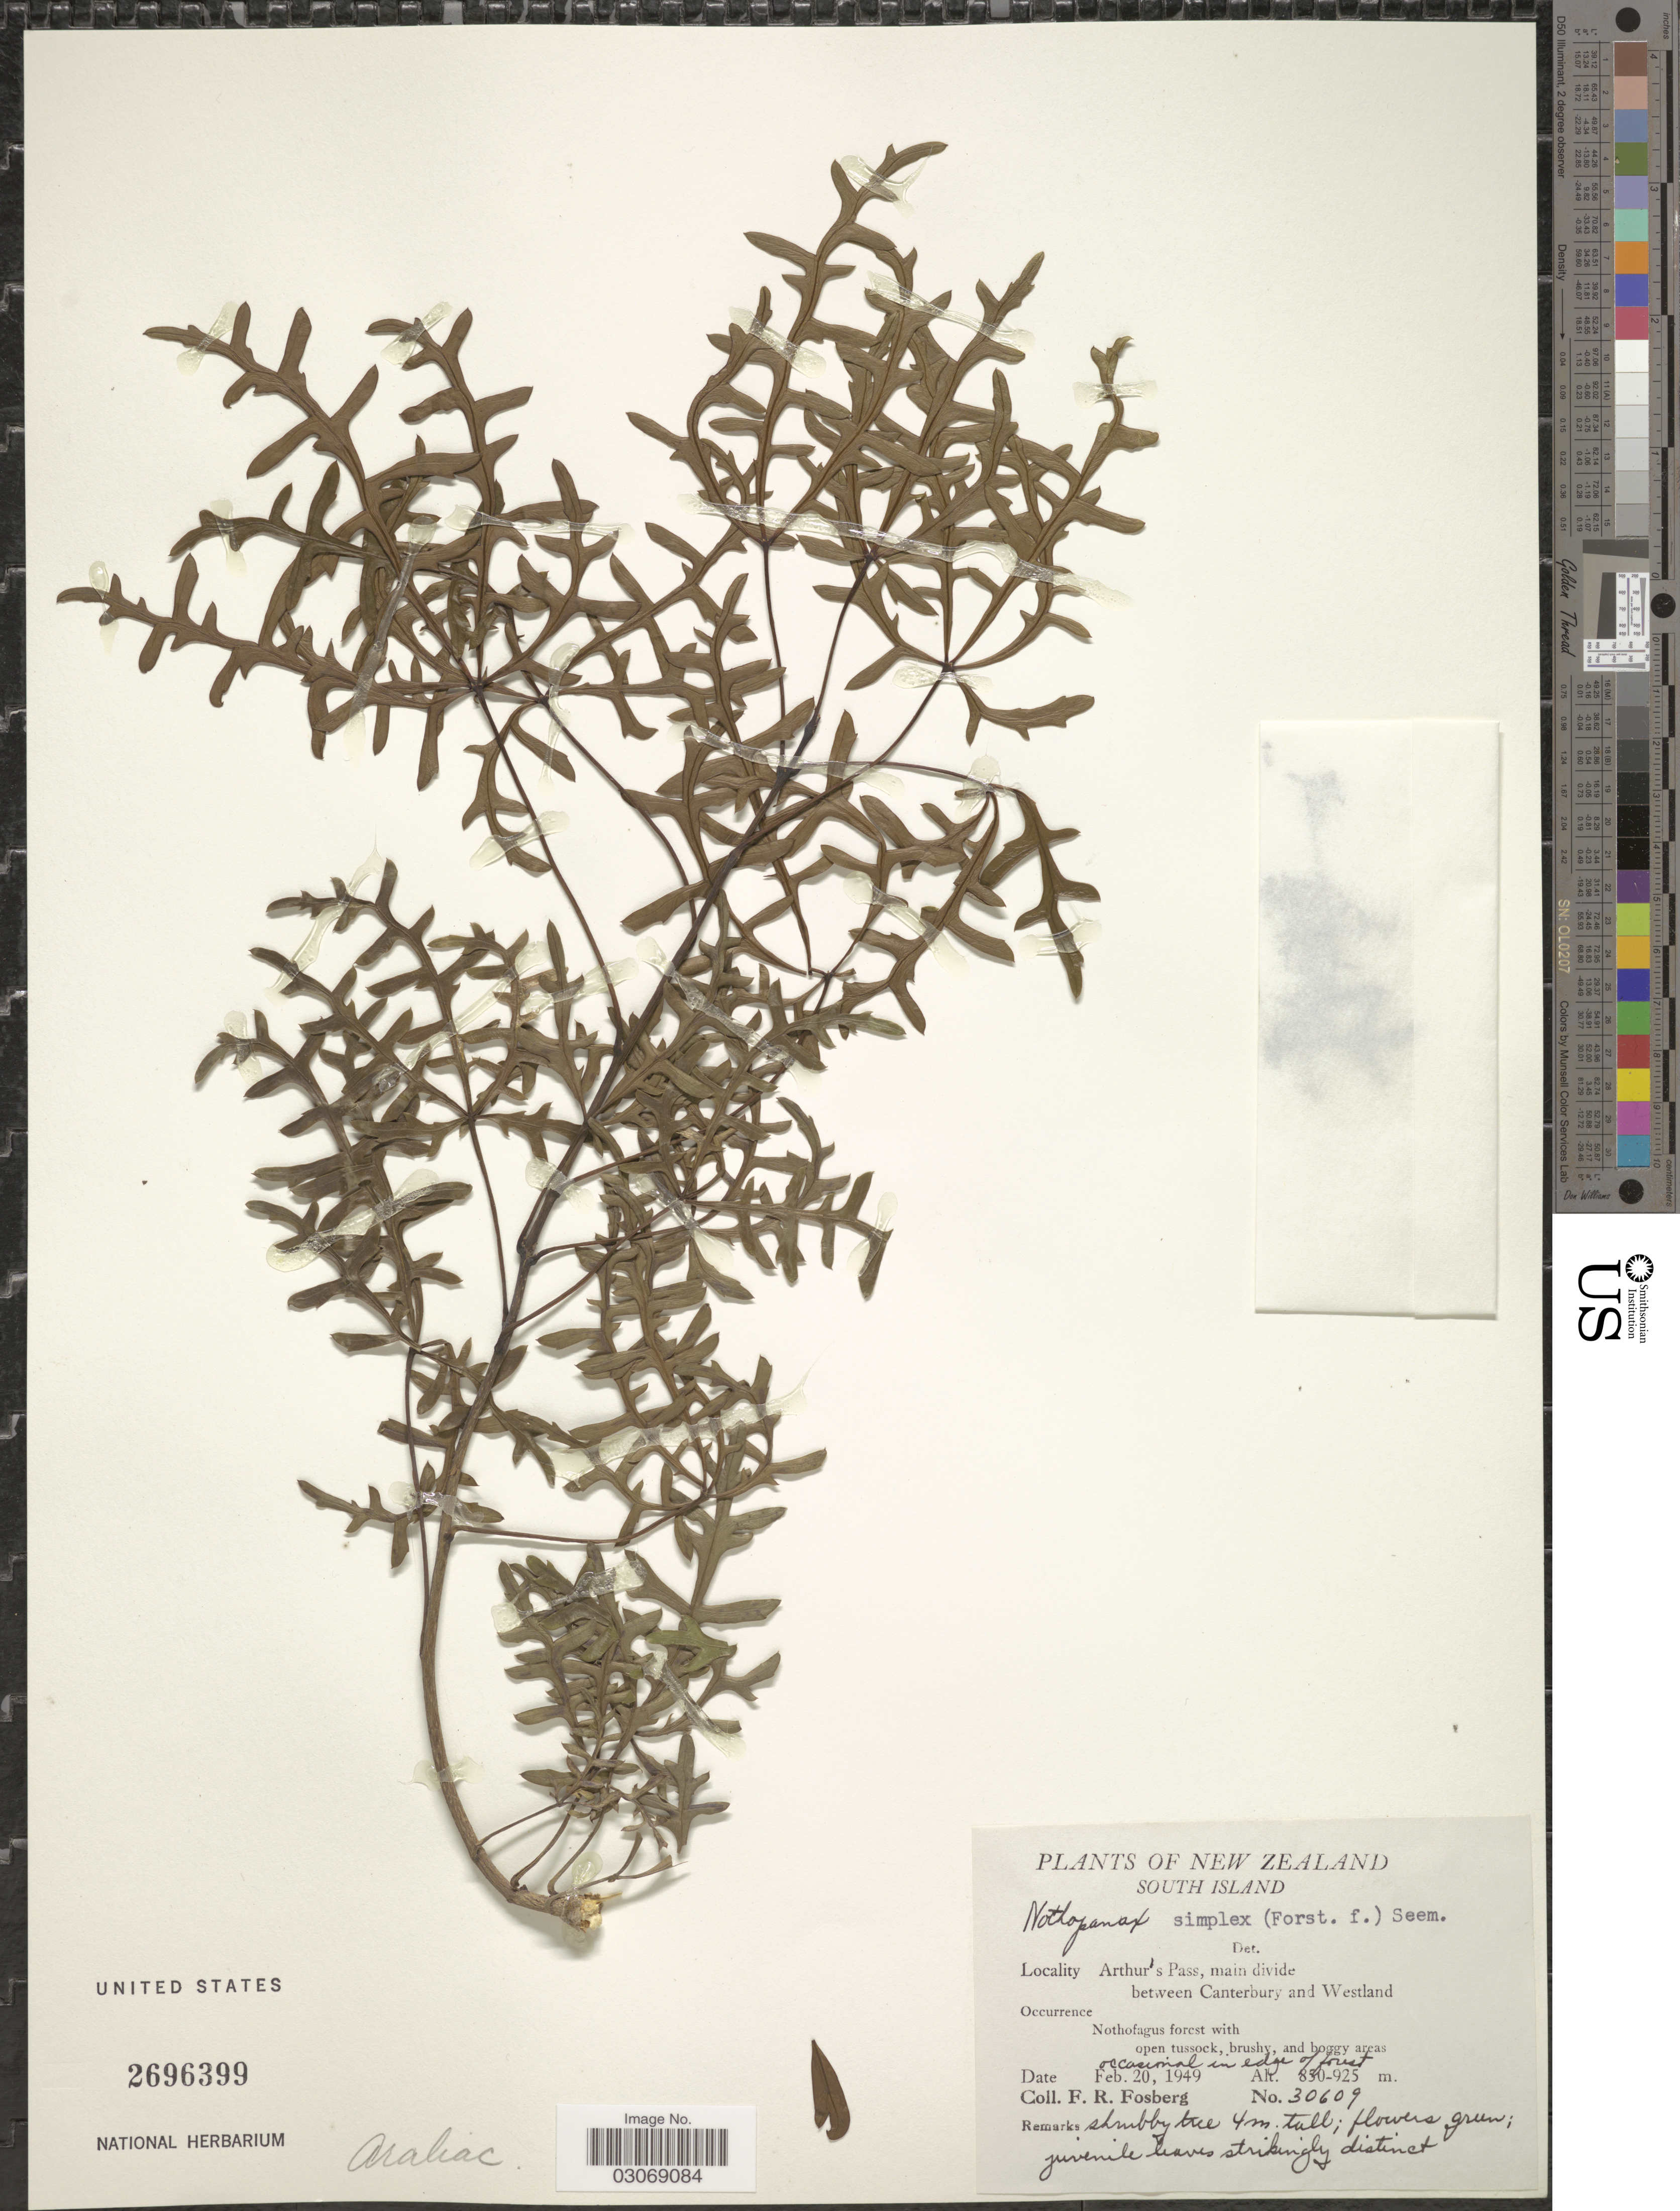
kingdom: Plantae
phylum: Tracheophyta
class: Magnoliopsida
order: Apiales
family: Araliaceae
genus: Nothopanax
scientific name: Nothopanax simplex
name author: (G. Forst.) Seem.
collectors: F. R. Fosberg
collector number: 30609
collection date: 1949-02-20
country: New Zealand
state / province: Canterbury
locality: South Island. Athur's Pass, main divide between Canterbury and Westland.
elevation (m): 850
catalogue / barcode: US 2696399